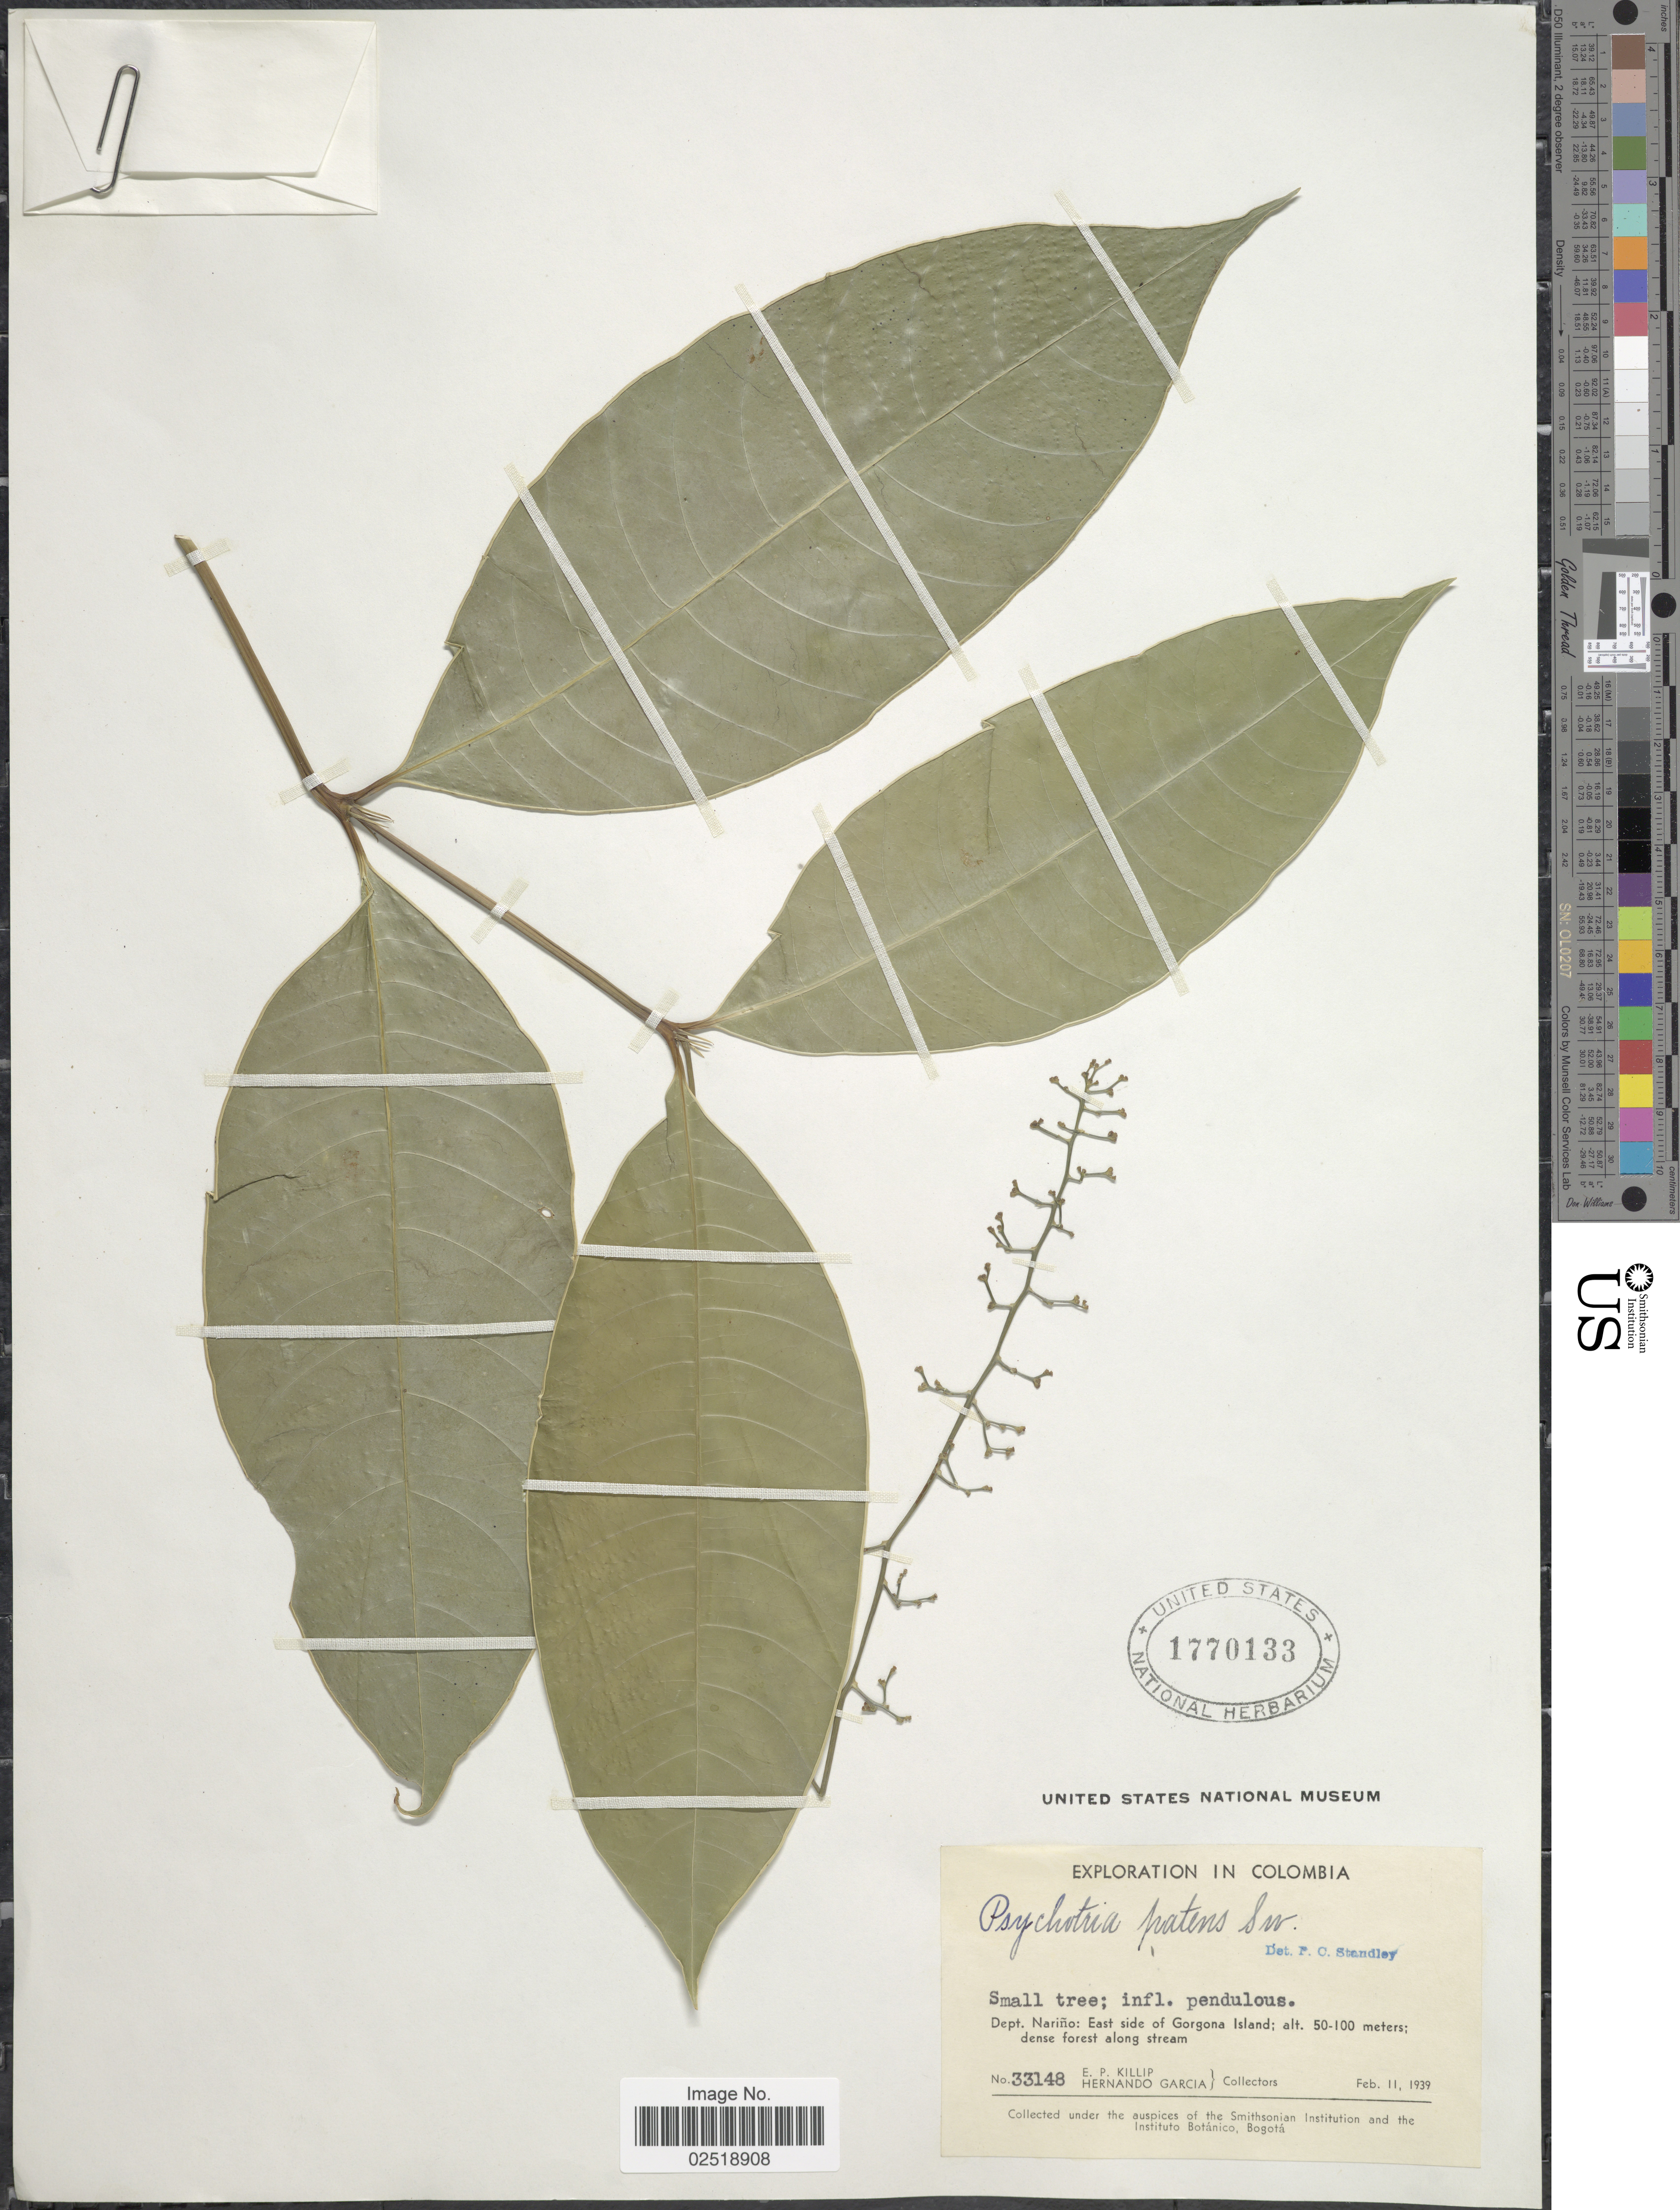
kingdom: Plantae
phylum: Tracheophyta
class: Magnoliopsida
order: Gentianales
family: Rubiaceae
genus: Psychotria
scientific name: Psychotria cincta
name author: Standl.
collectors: E. P. Killip & H. Garcia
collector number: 33148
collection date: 1939-02-11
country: Colombia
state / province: Nariño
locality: Dept. Nariño: East side of Gorgona Island; dense forest along stream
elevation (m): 50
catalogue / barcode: US 1770133